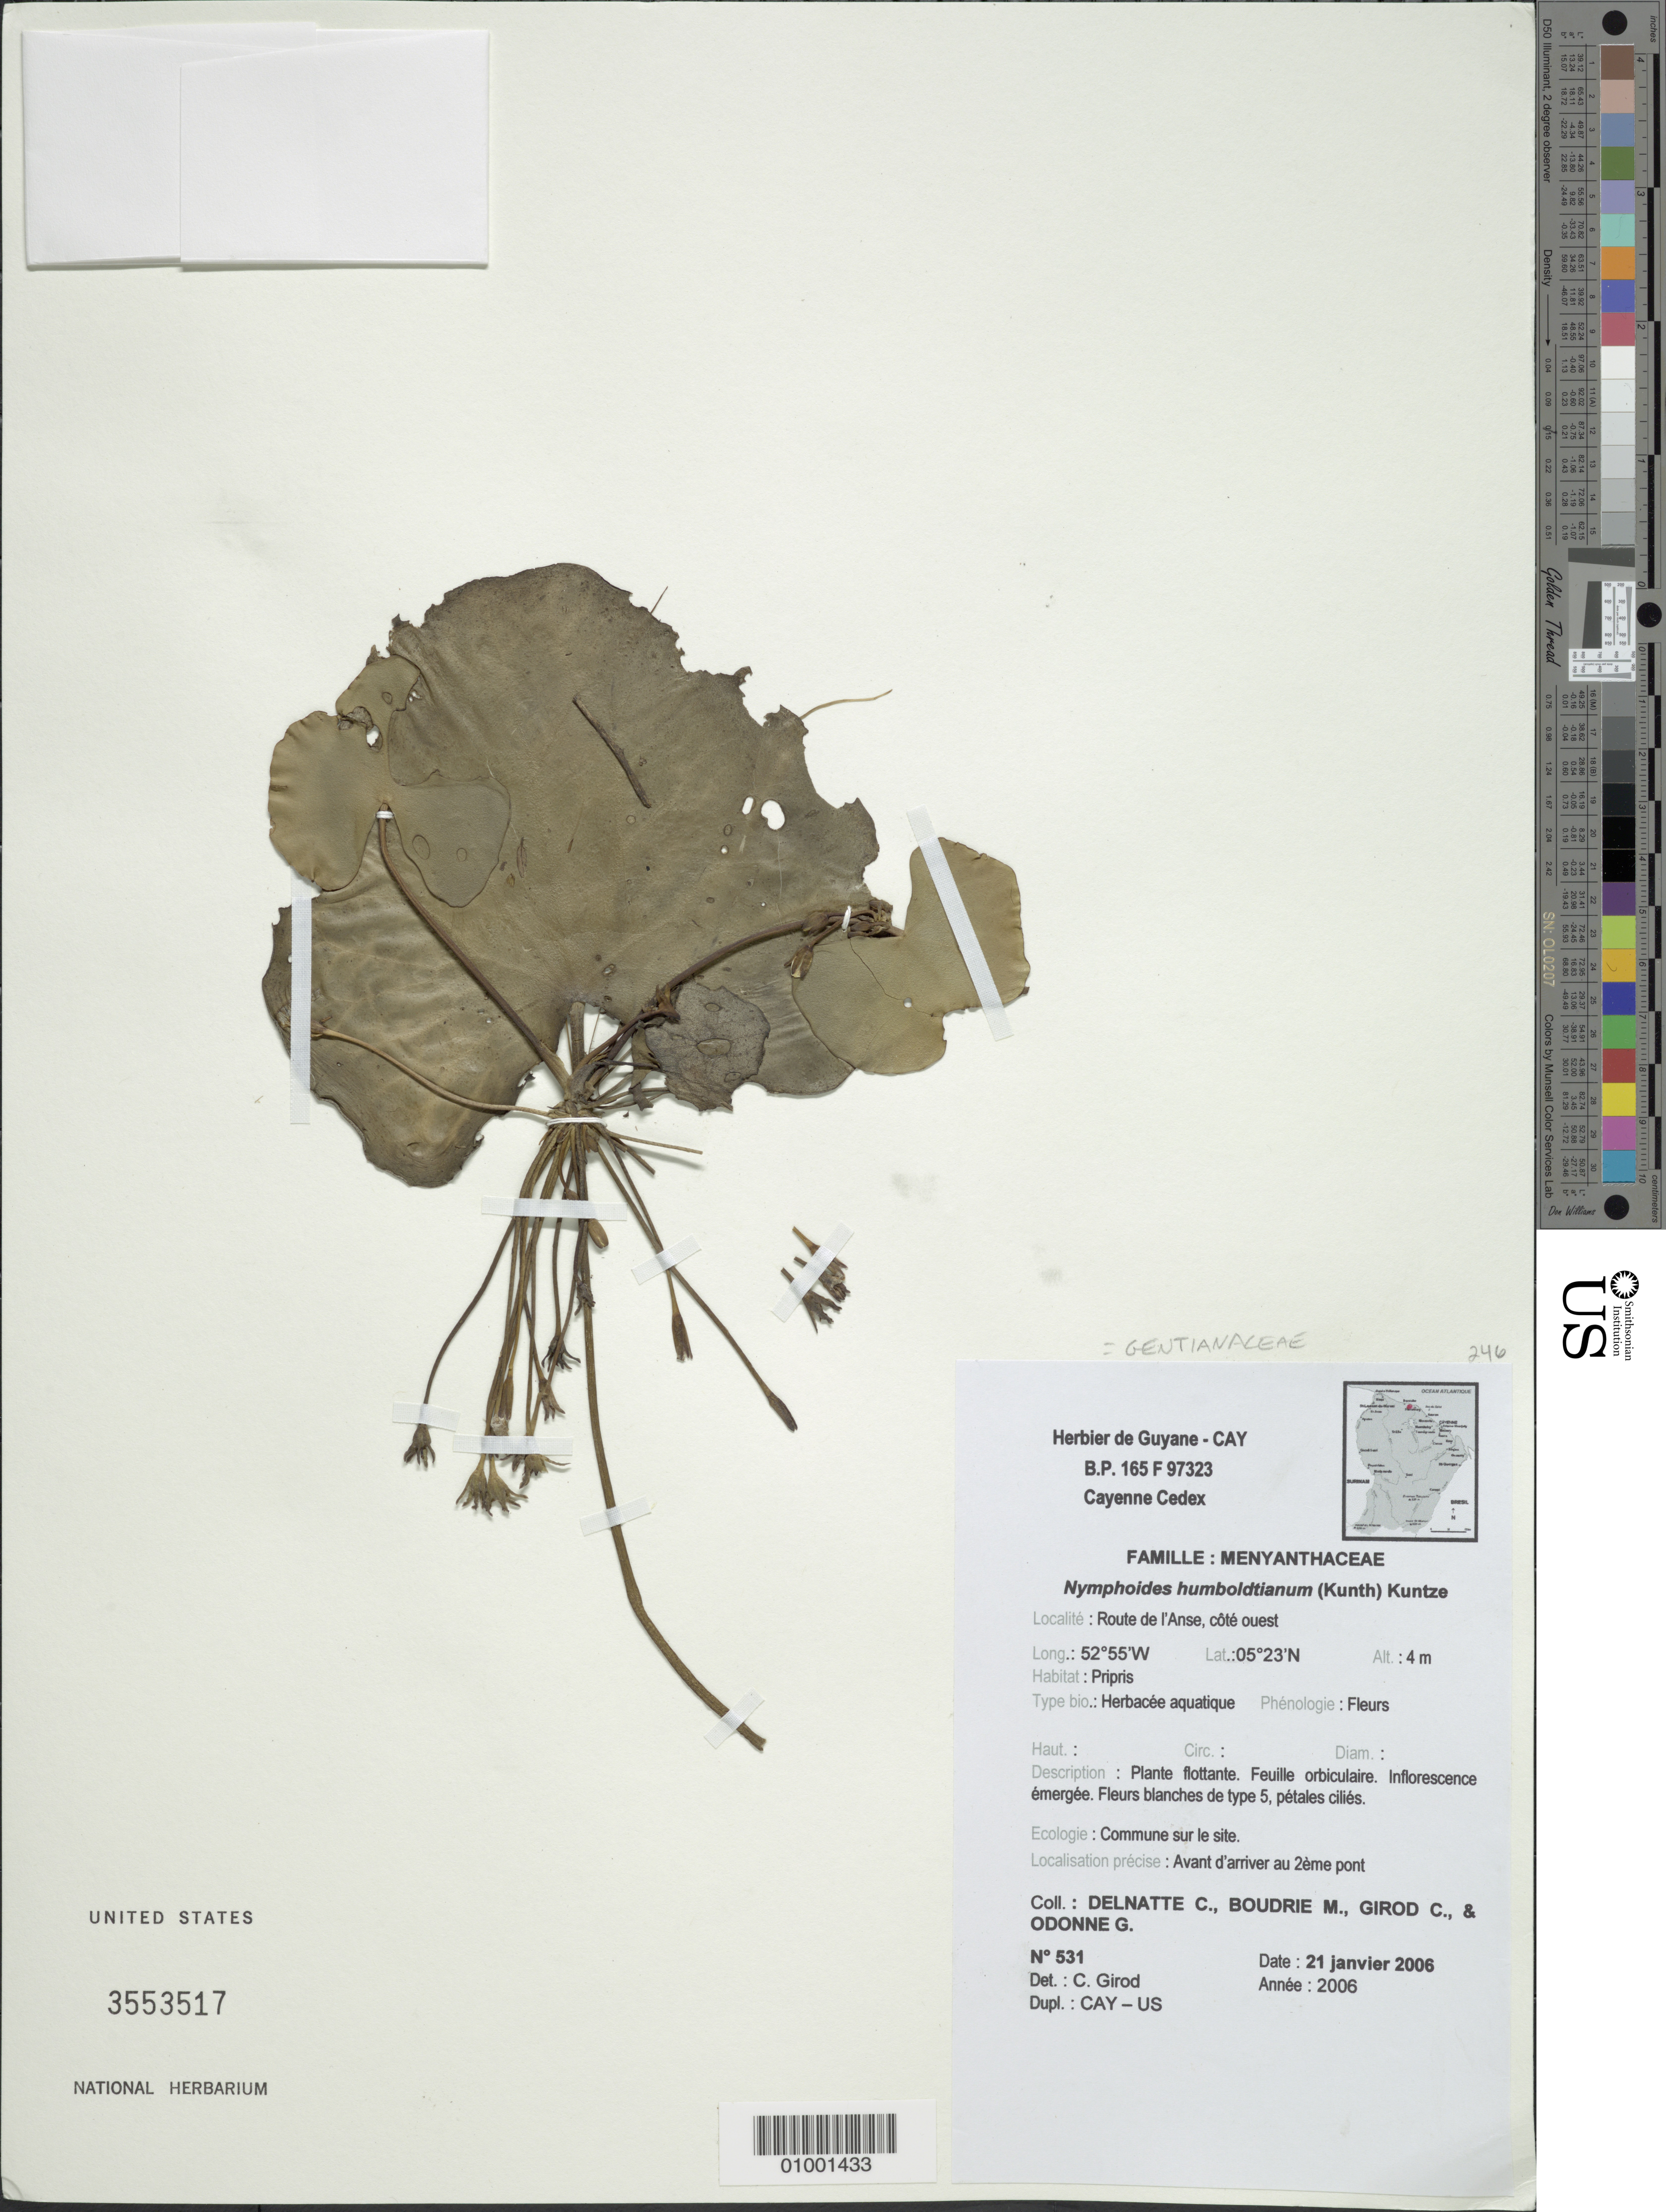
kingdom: Plantae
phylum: Tracheophyta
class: Magnoliopsida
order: Asterales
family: Menyanthaceae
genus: Nymphoides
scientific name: Nymphoides humboldtiana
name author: (Kunth) Kuntze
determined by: Girod, C.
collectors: C. Delnatte, M. Boudrie, C. Girod & G. Odonne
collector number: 531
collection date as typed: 21-Jan-06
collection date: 2006-01-21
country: French Guiana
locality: Route de l'Anse, cote ouest. Avant d'arriver au 2eme pont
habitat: Pripris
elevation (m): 4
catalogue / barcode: US 3553517